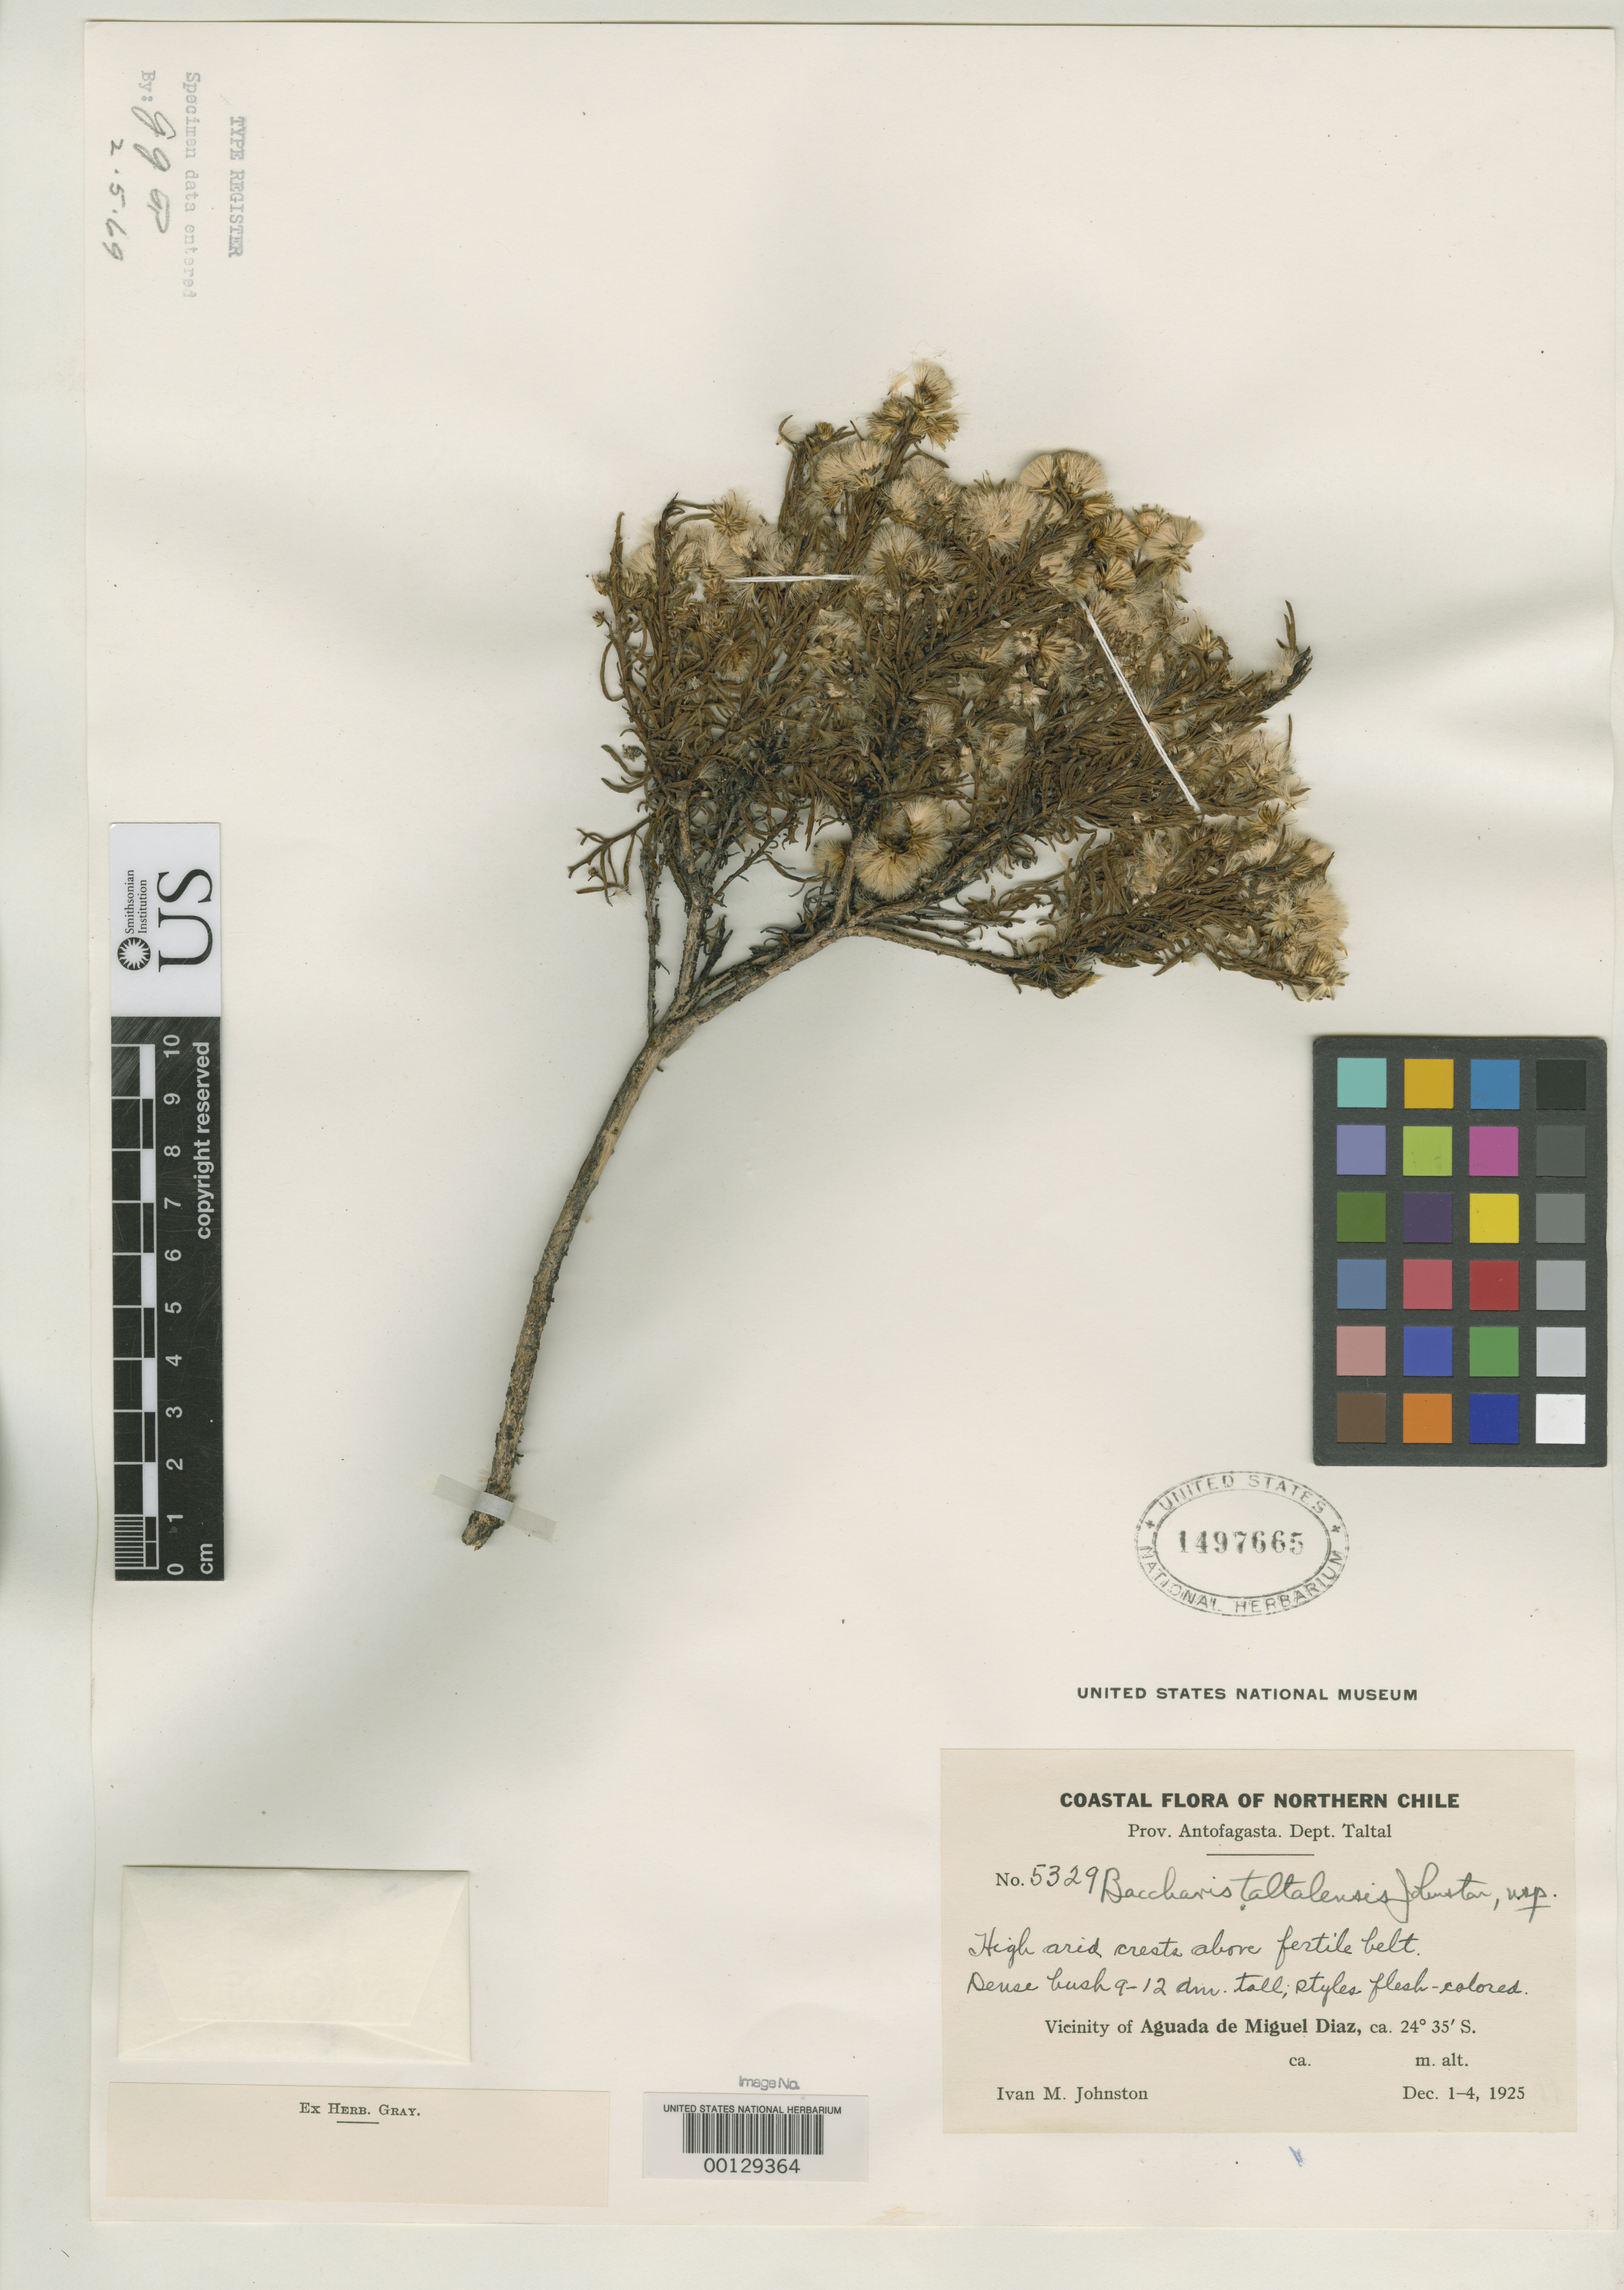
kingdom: Plantae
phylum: Tracheophyta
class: Magnoliopsida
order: Asterales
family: Asteraceae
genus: Baccharis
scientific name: Baccharis taltalensis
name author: I.M. Johnst.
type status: Isotype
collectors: I.M. Johnston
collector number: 5329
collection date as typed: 04 Dec 1925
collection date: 1925-12-04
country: Chile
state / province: Antofagasta (II)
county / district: Taltal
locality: Near Aguada de Miguel Diaz.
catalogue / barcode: US 1497665